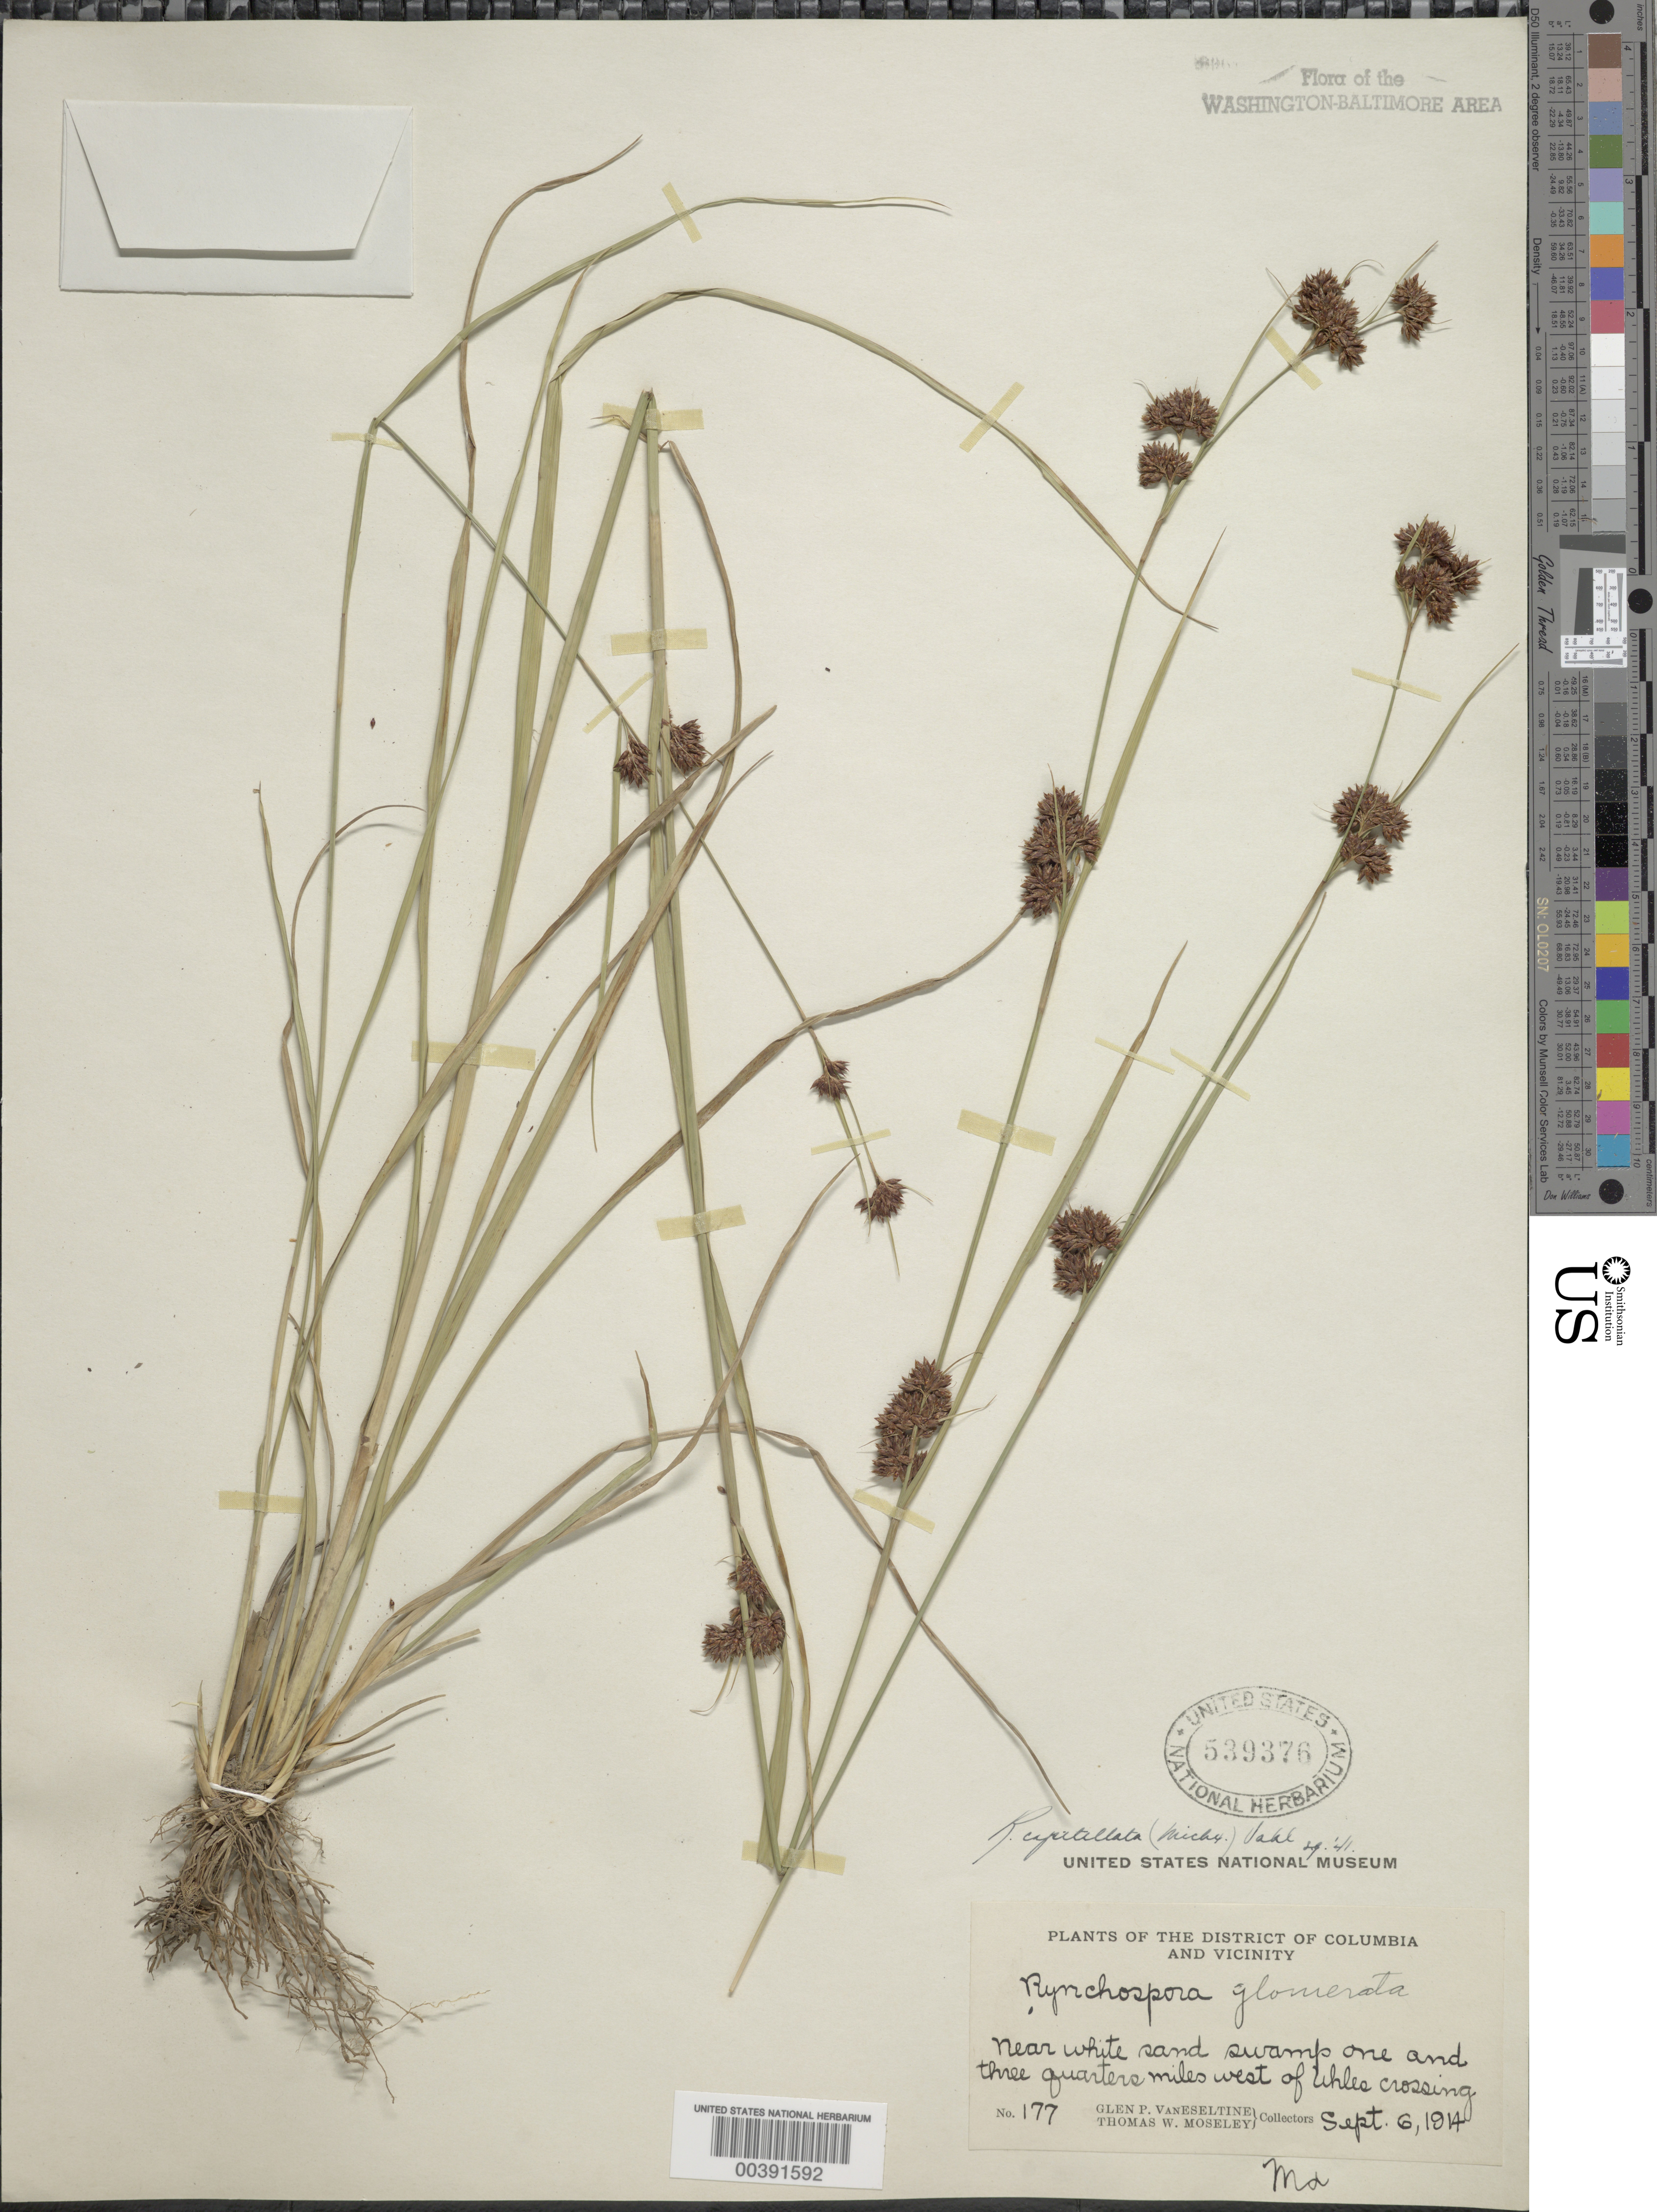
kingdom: Plantae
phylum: Tracheophyta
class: Liliopsida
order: Poales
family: Cyperaceae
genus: Rhynchospora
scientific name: Rhynchospora capitellata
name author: (Michx.) Vahl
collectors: G. P. Van Eseltine & T. Moseley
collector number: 177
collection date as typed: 06 Sep 1914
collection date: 1914-09-06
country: United States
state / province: Maryland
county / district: Prince George's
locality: West of Uhles Crossing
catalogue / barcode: US 539376